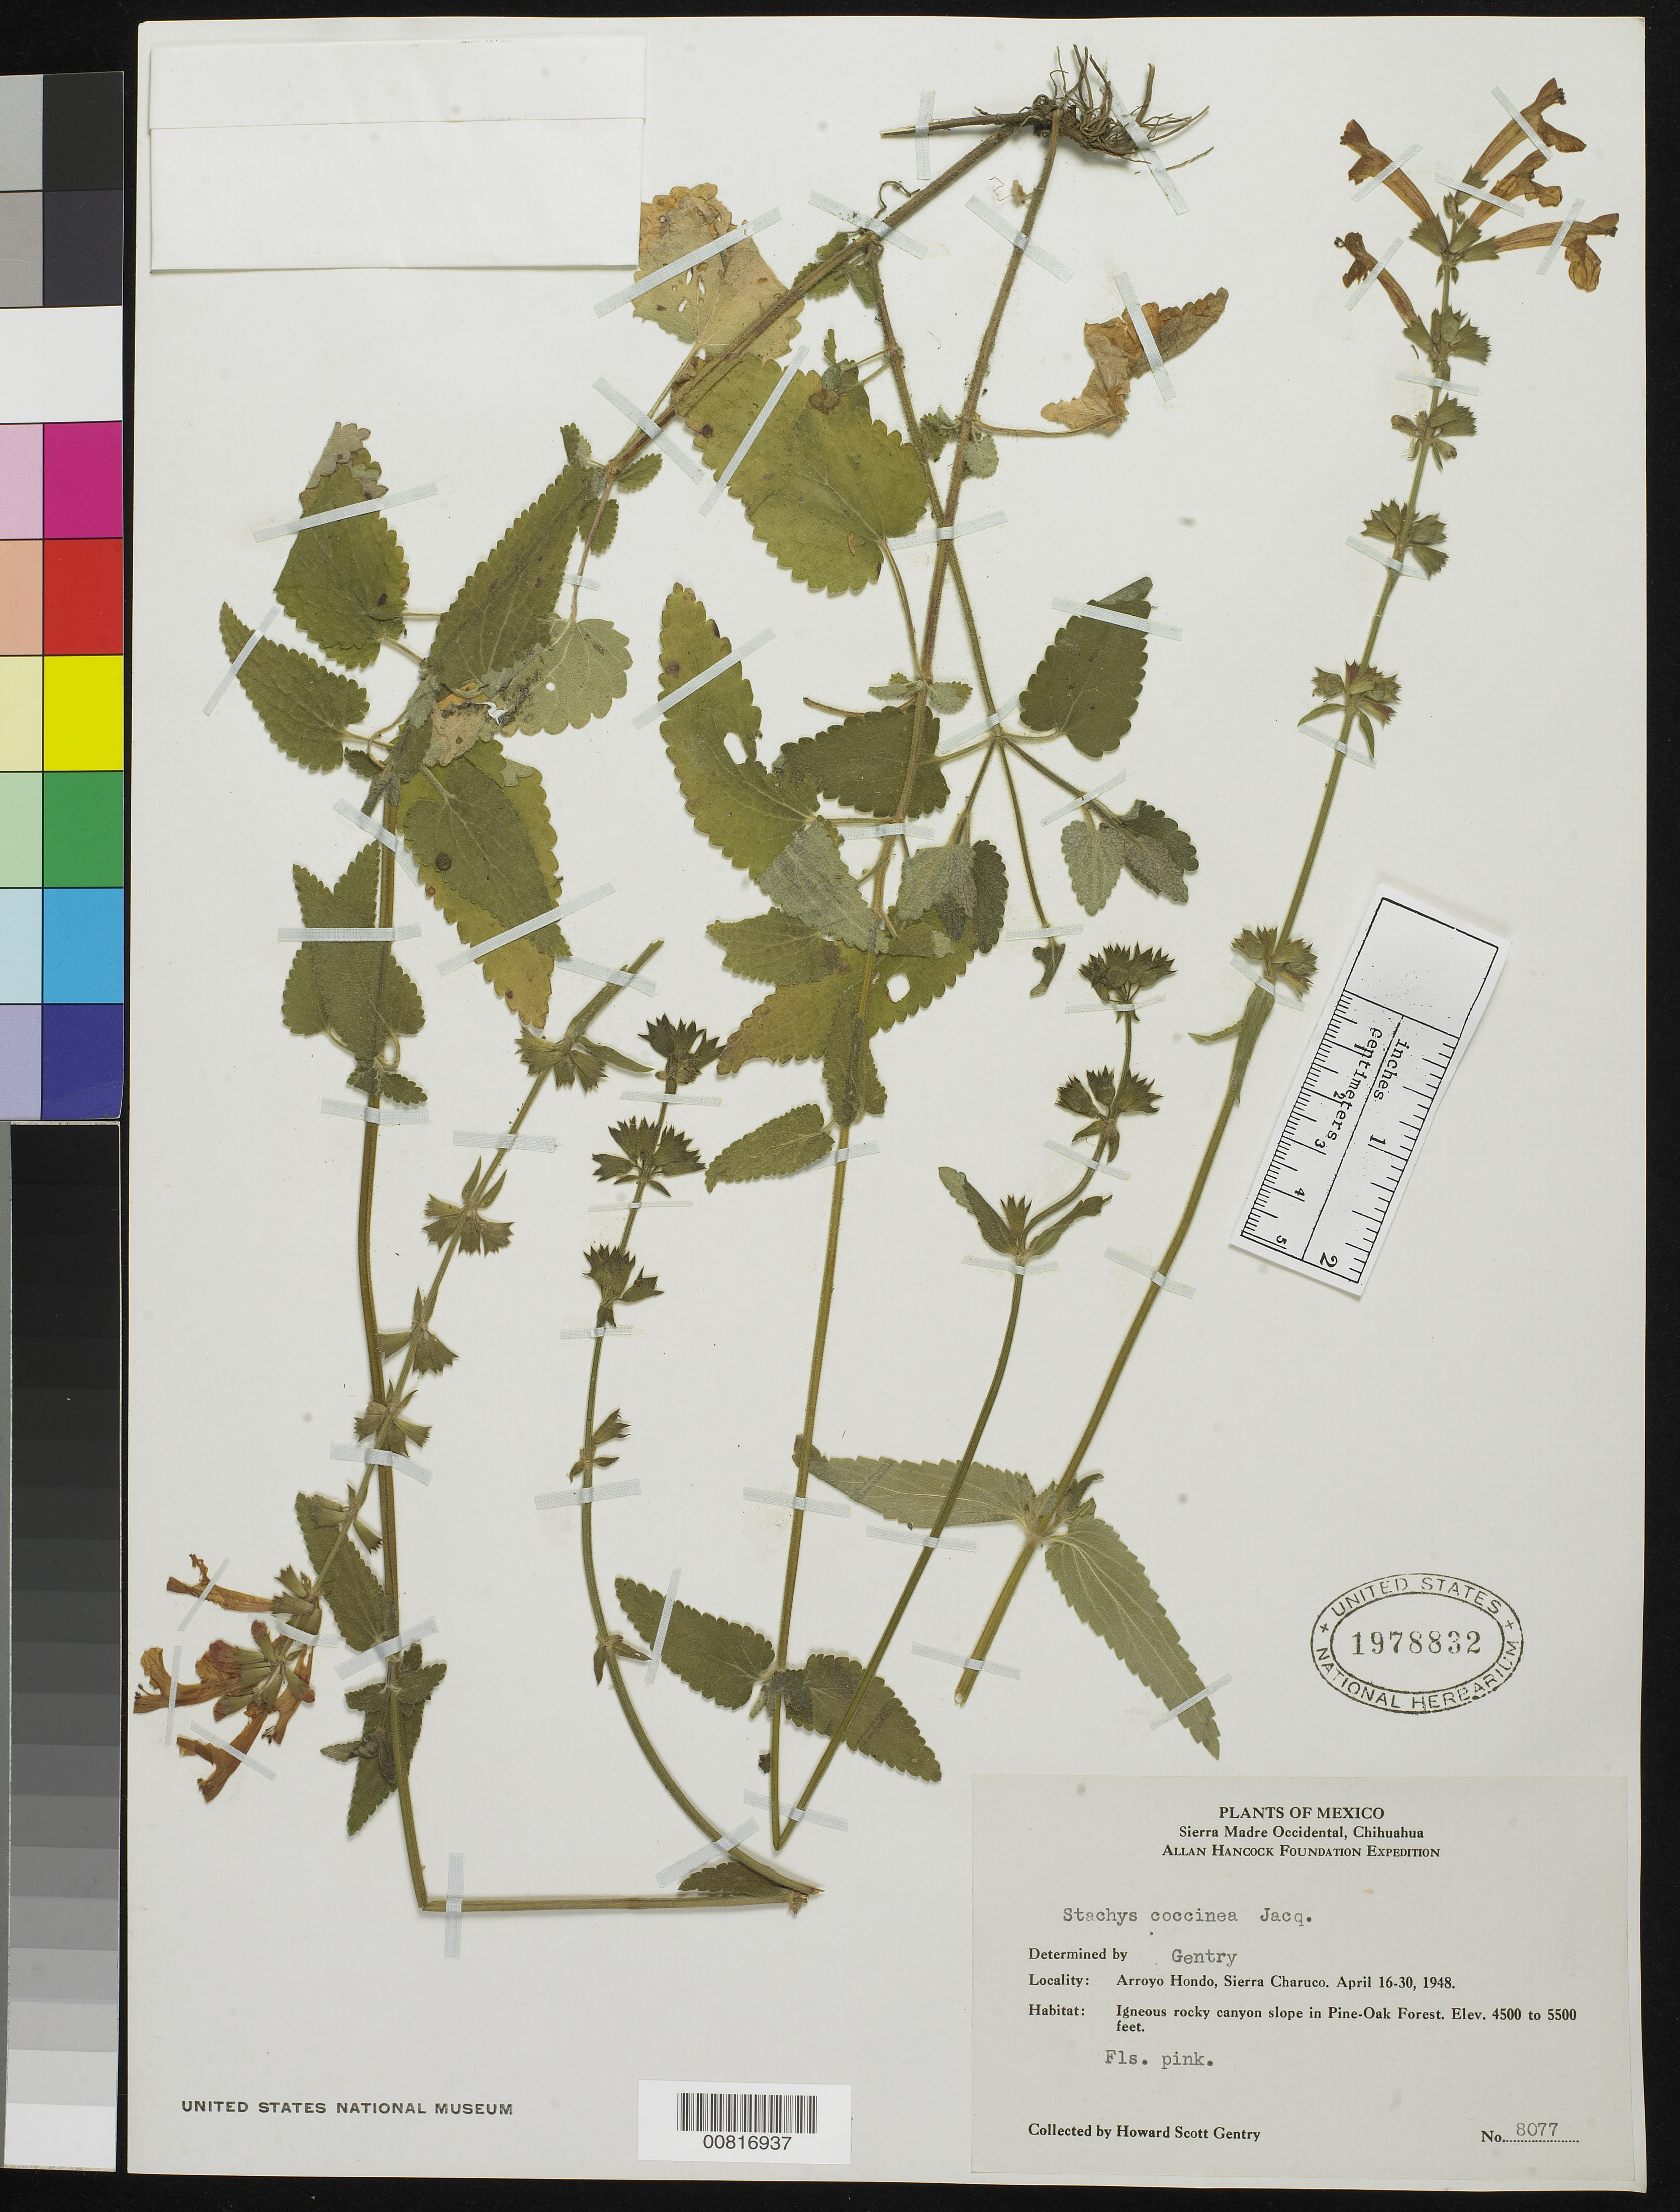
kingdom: Plantae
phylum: Tracheophyta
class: Magnoliopsida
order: Lamiales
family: Lamiaceae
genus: Stachys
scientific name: Stachys coccinea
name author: Ortega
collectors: H. S. Gentry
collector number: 8077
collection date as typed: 16 Apr 1948 to 30 Apr 1948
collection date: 1948-04-16/1948-04-30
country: Mexico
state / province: Chihuahua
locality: Arroyo Hondo, Sierra Charuco, Chihuahua.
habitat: Igneous rocky canyon slope in Pine-Oak forest.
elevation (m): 1372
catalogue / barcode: US 1978832